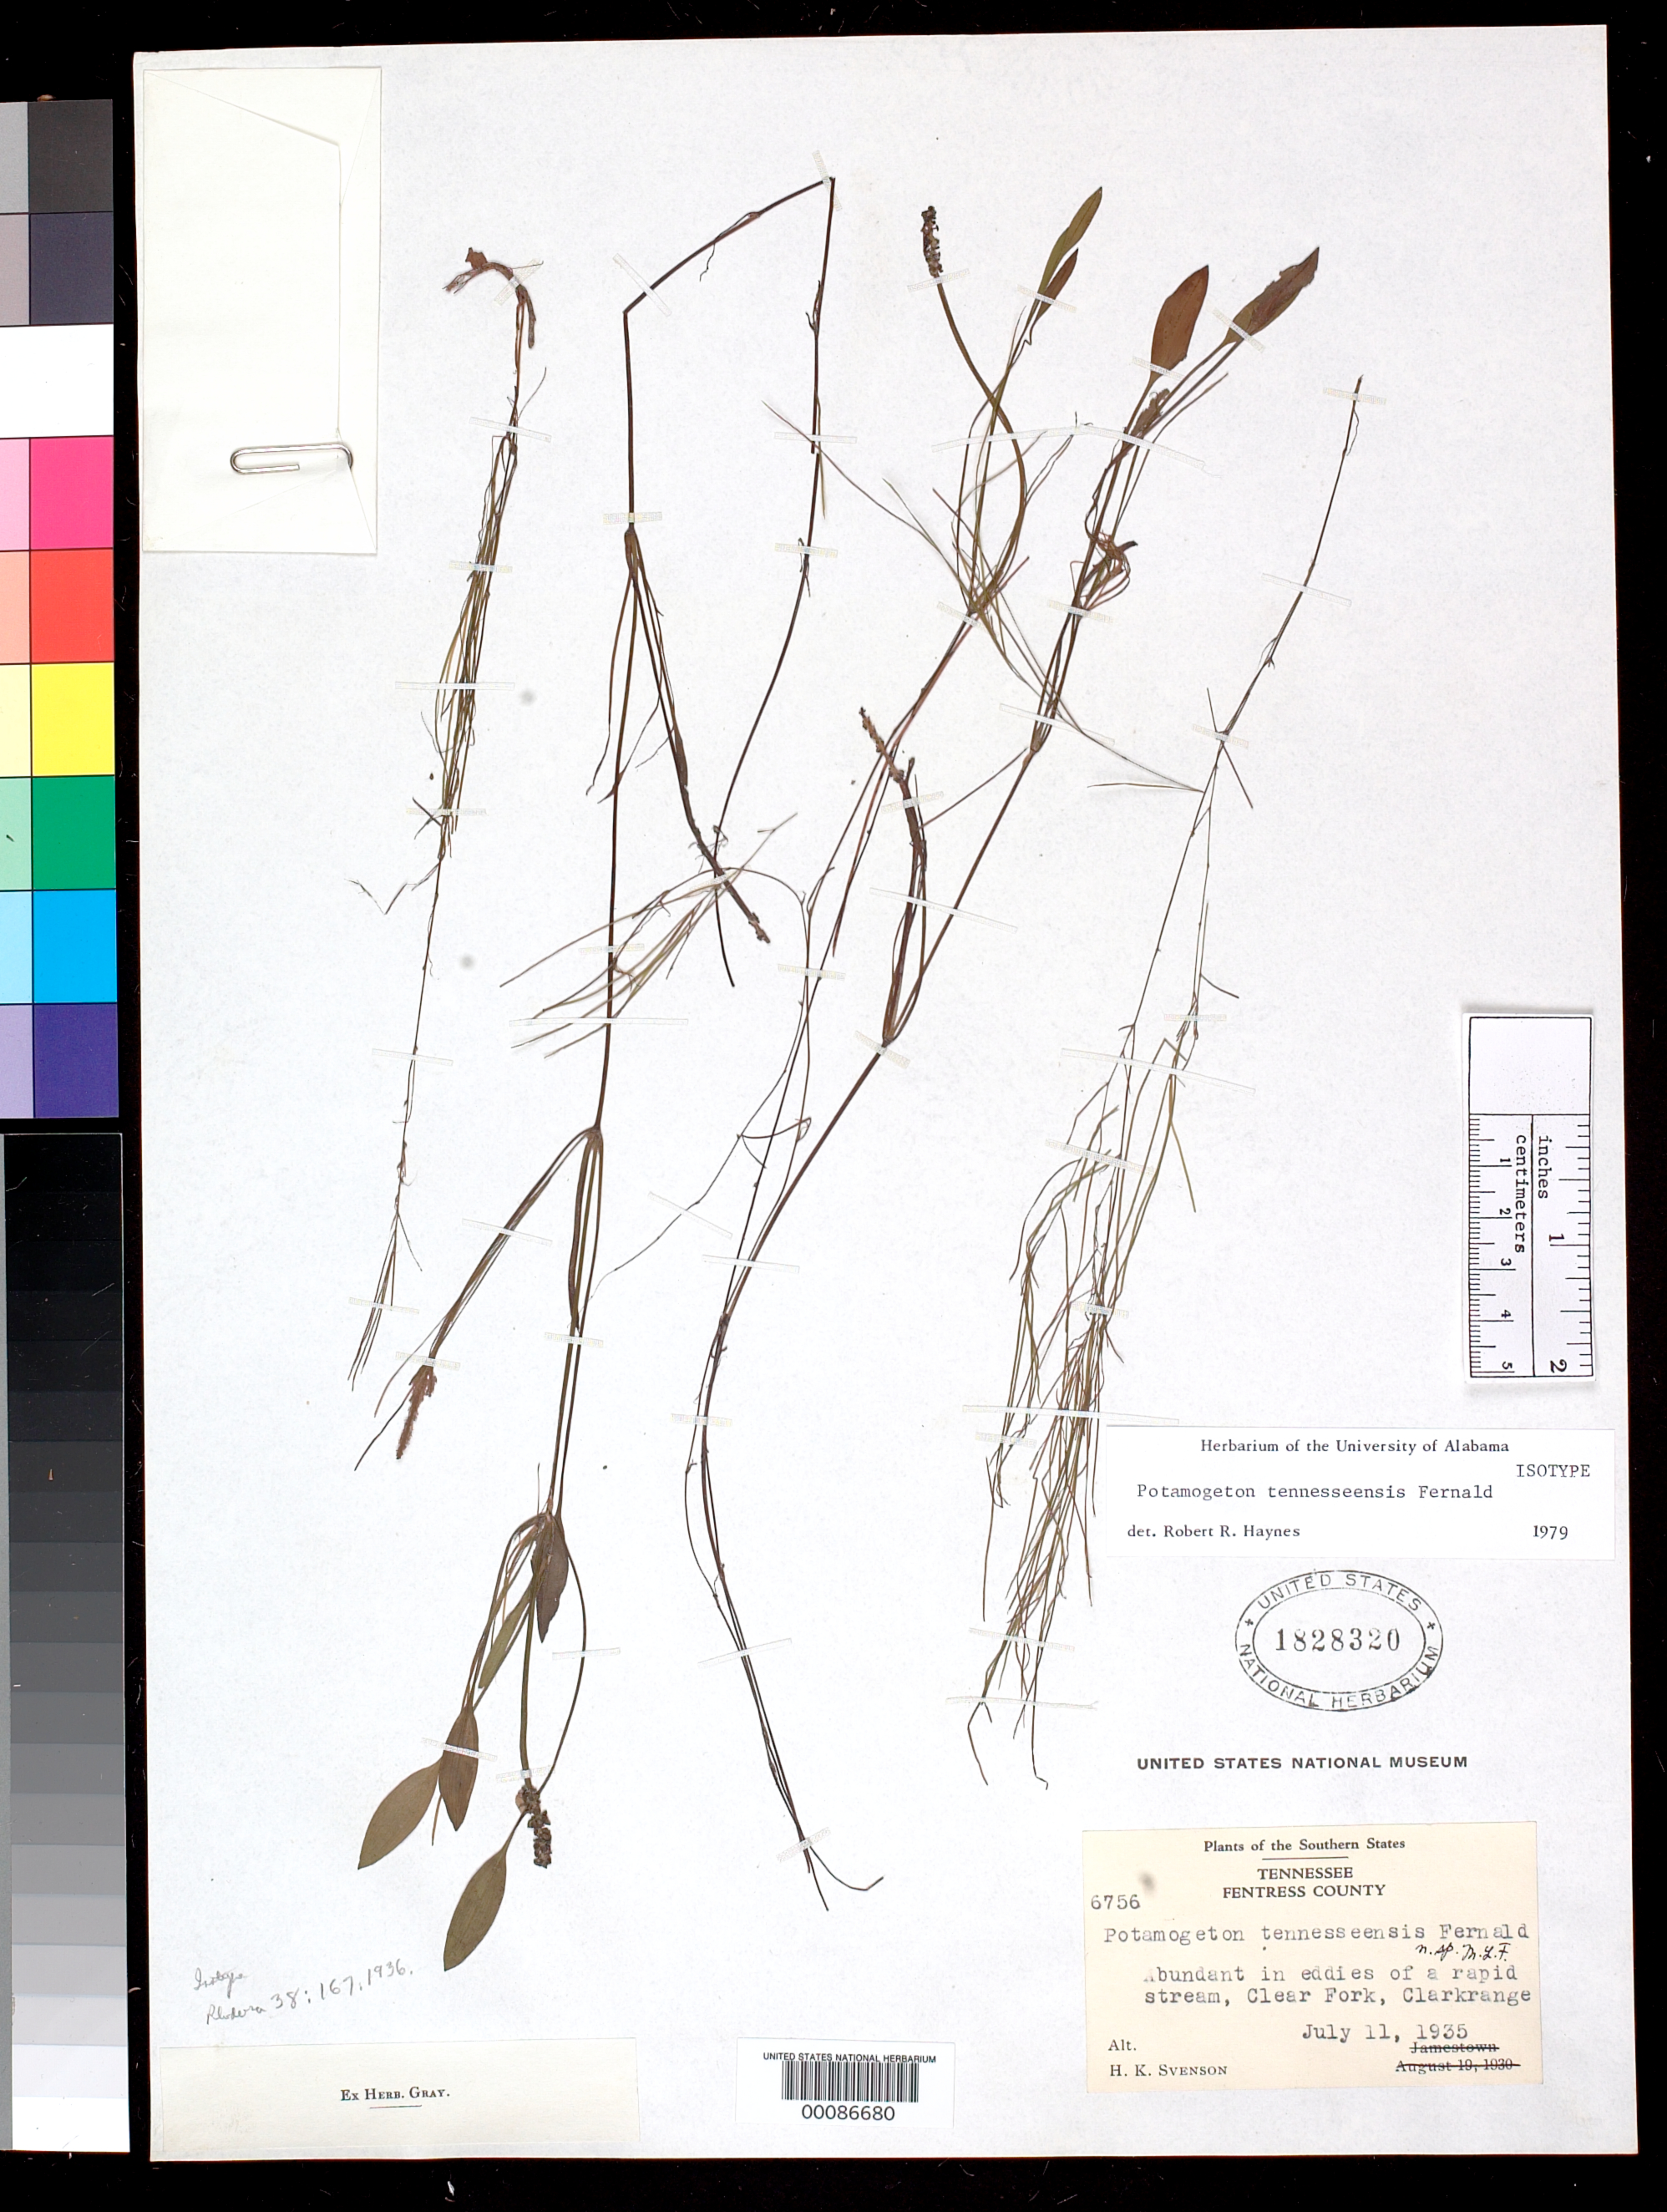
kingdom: Plantae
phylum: Tracheophyta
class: Liliopsida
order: Alismatales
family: Potamogetonaceae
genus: Potamogeton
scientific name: Potamogeton tennesseensis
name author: Fernald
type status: Isotype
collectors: H. Svenson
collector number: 6756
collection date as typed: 11 Jul 1933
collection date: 1933-07-11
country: United States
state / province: Tennessee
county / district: Fentress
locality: Clark Range, Clear Fork.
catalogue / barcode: US 1828320